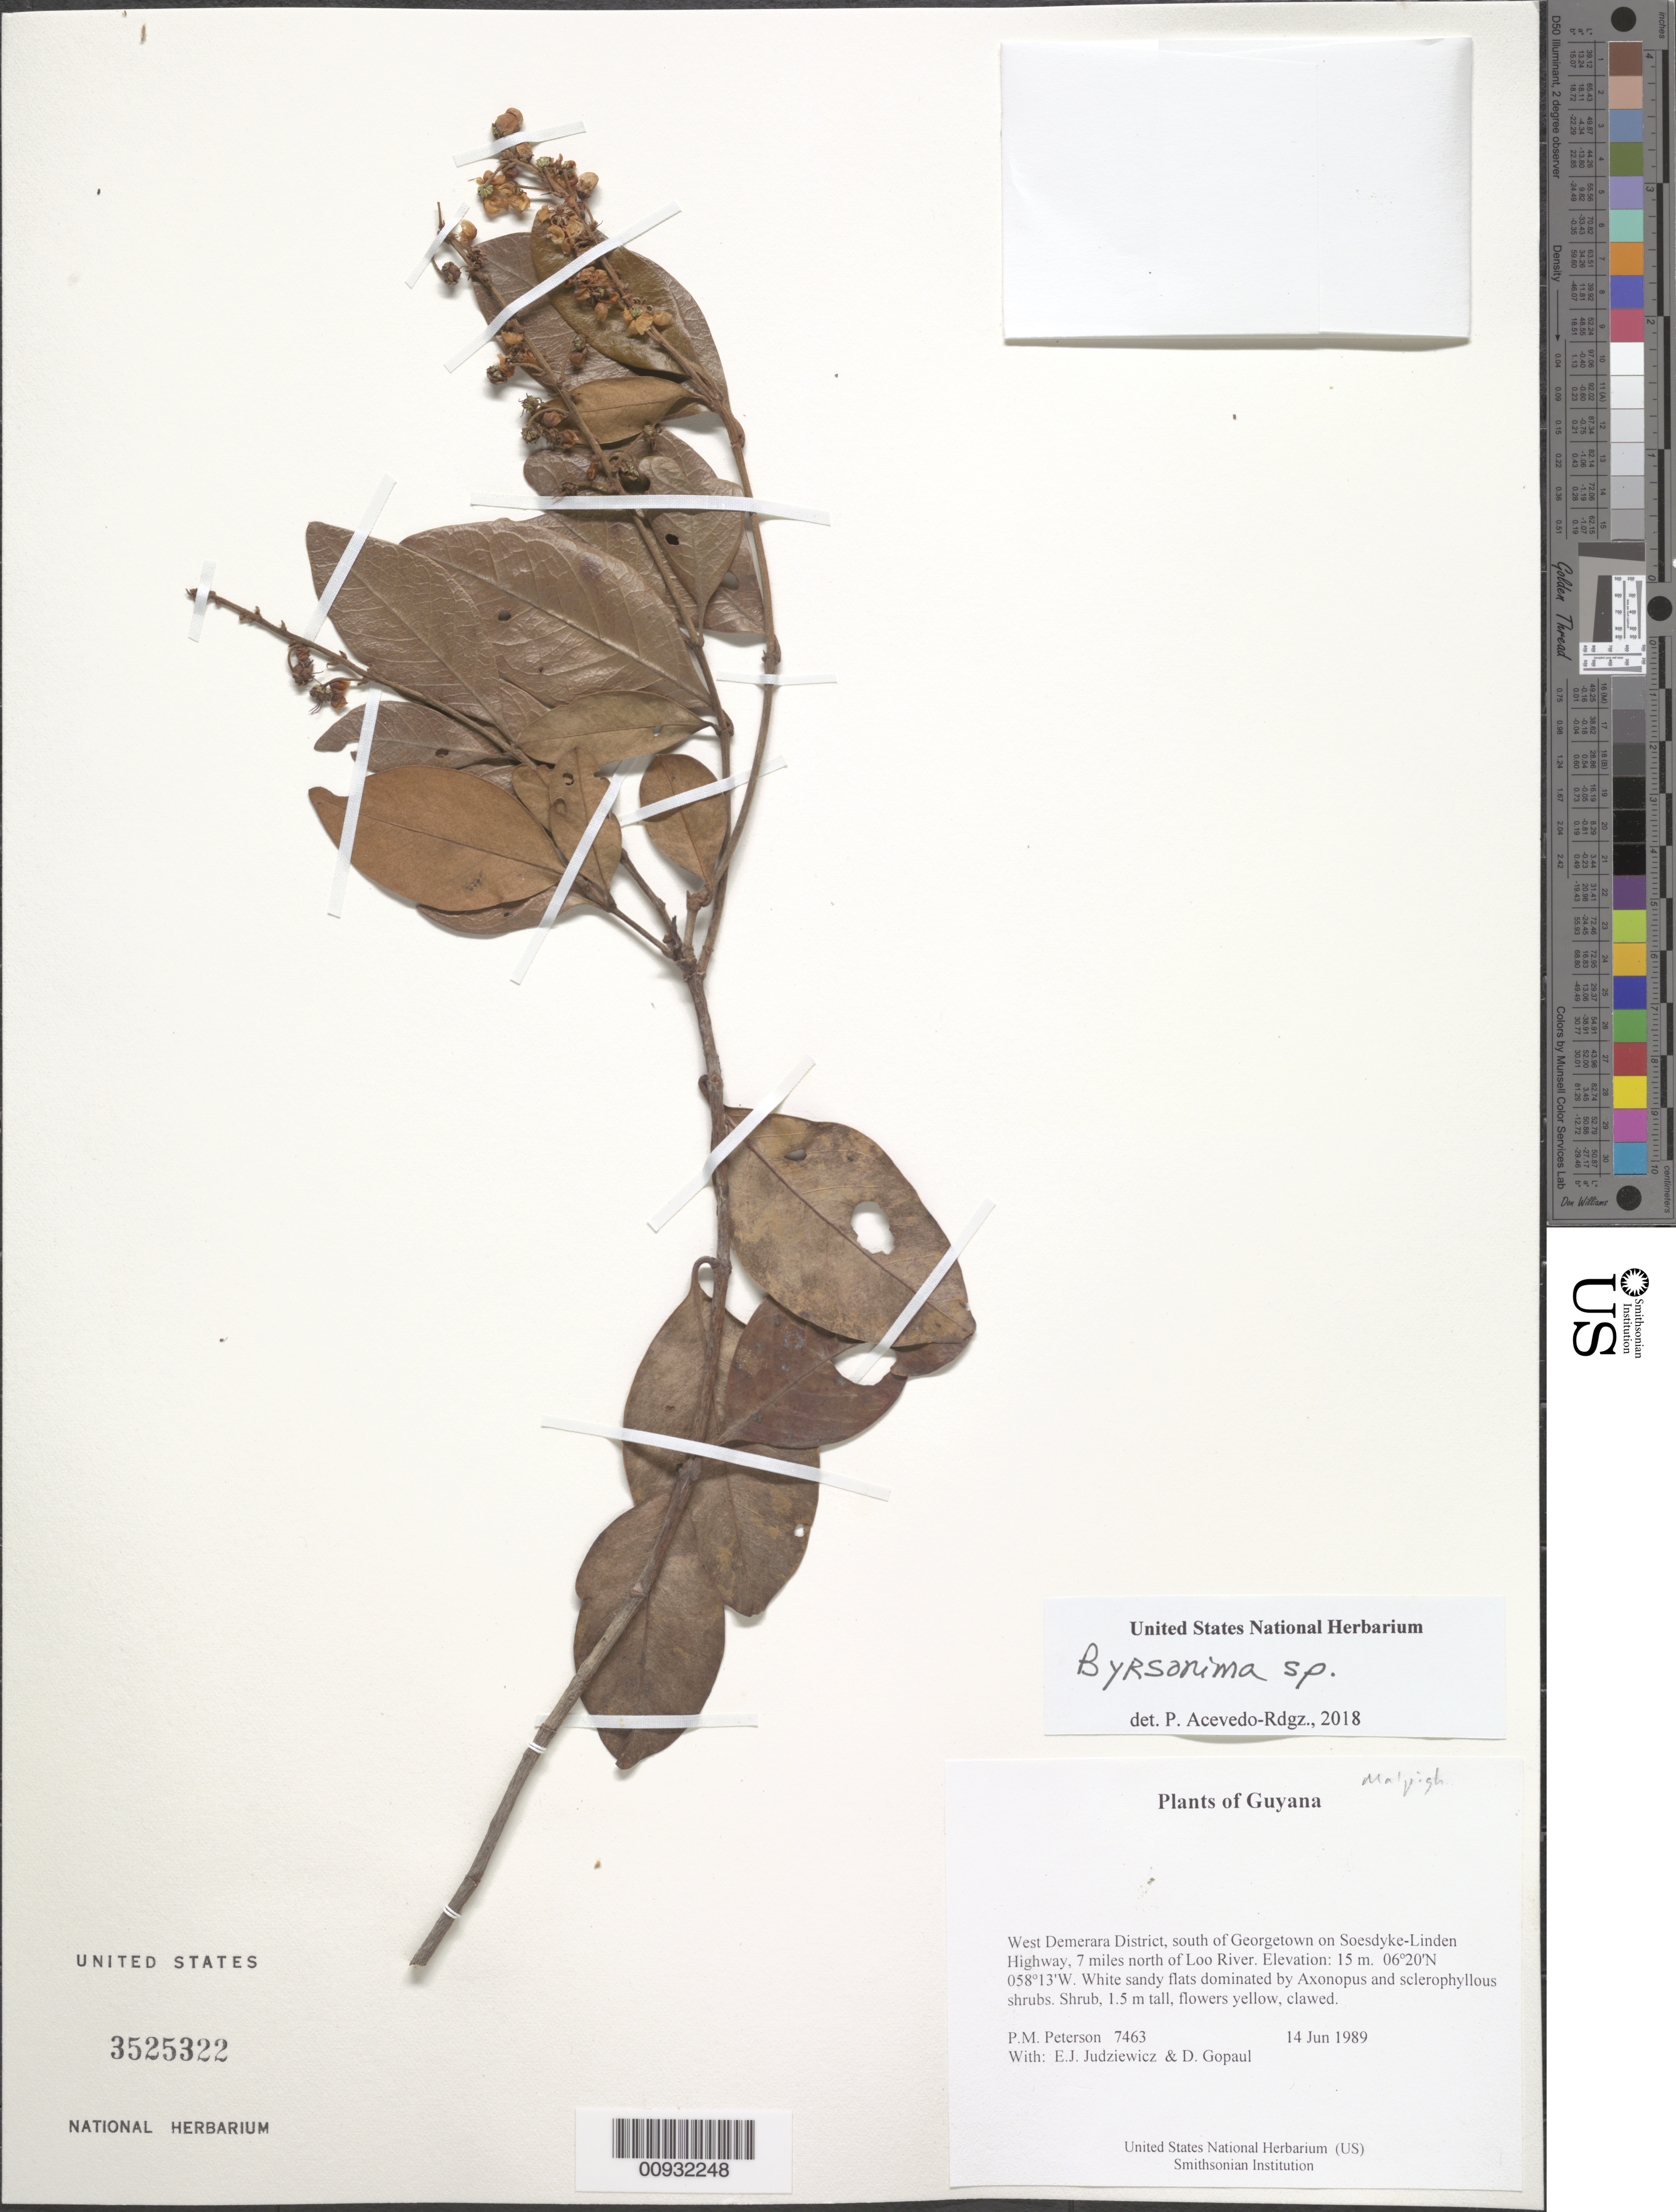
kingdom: Plantae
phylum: Tracheophyta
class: Magnoliopsida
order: Malpighiales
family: Malpighiaceae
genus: Byrsonima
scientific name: Byrsonima sp.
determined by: Acevedo-Rodríguez, P.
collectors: P. M. Peterson & D. Gopaul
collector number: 07463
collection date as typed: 14 Jun 1989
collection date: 1989-06-14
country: Guyana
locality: West Demerara District, south of Georgetown on Soesdyke-Linden Highway, 7 miles north of Loo River.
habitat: White sandy flats dominated by Axonopus and sclerophyllous shrubs.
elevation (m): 15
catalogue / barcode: US 3525322